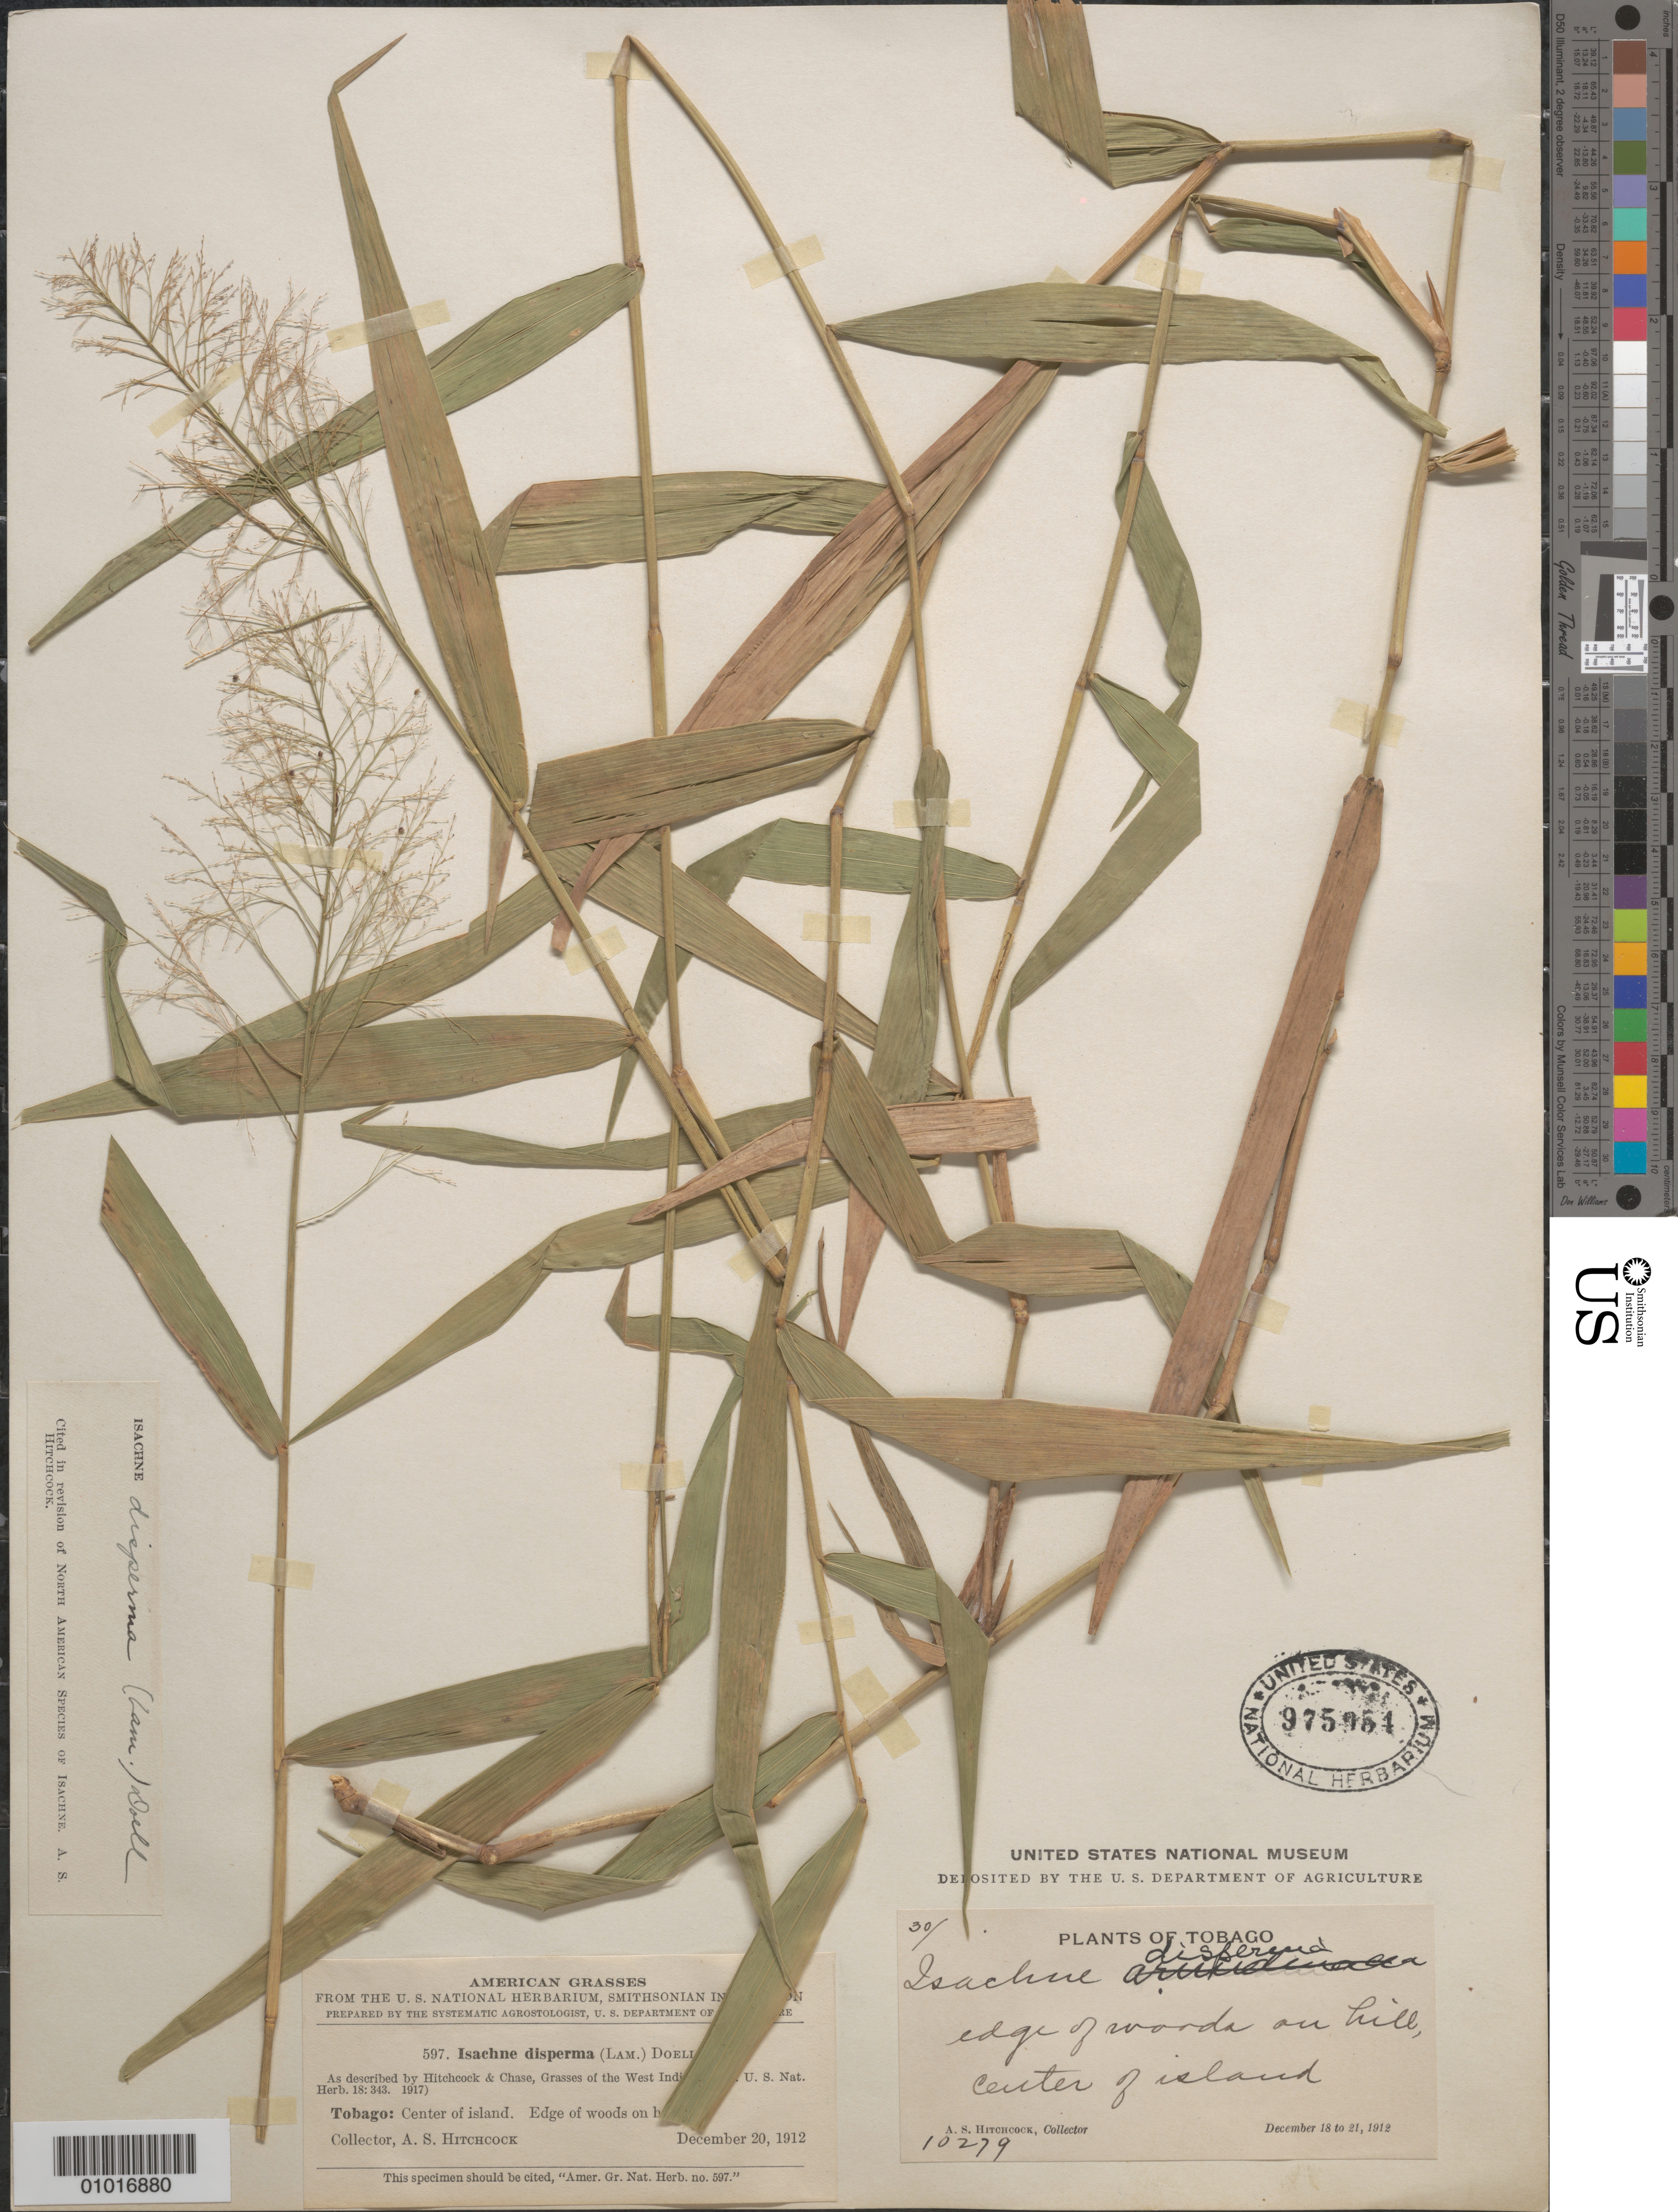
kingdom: Plantae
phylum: Tracheophyta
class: Liliopsida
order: Poales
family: Poaceae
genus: Isachne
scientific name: Isachne disperma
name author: (Lam.) Döll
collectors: A. S. Hitchcock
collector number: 10279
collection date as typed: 18 Dec 1912 to 21 Dec 1912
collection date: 1912-12-18/1912-12-21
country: Trinidad and Tobago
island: Tobago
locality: Edge of words on hill, center of island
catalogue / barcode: US 975954